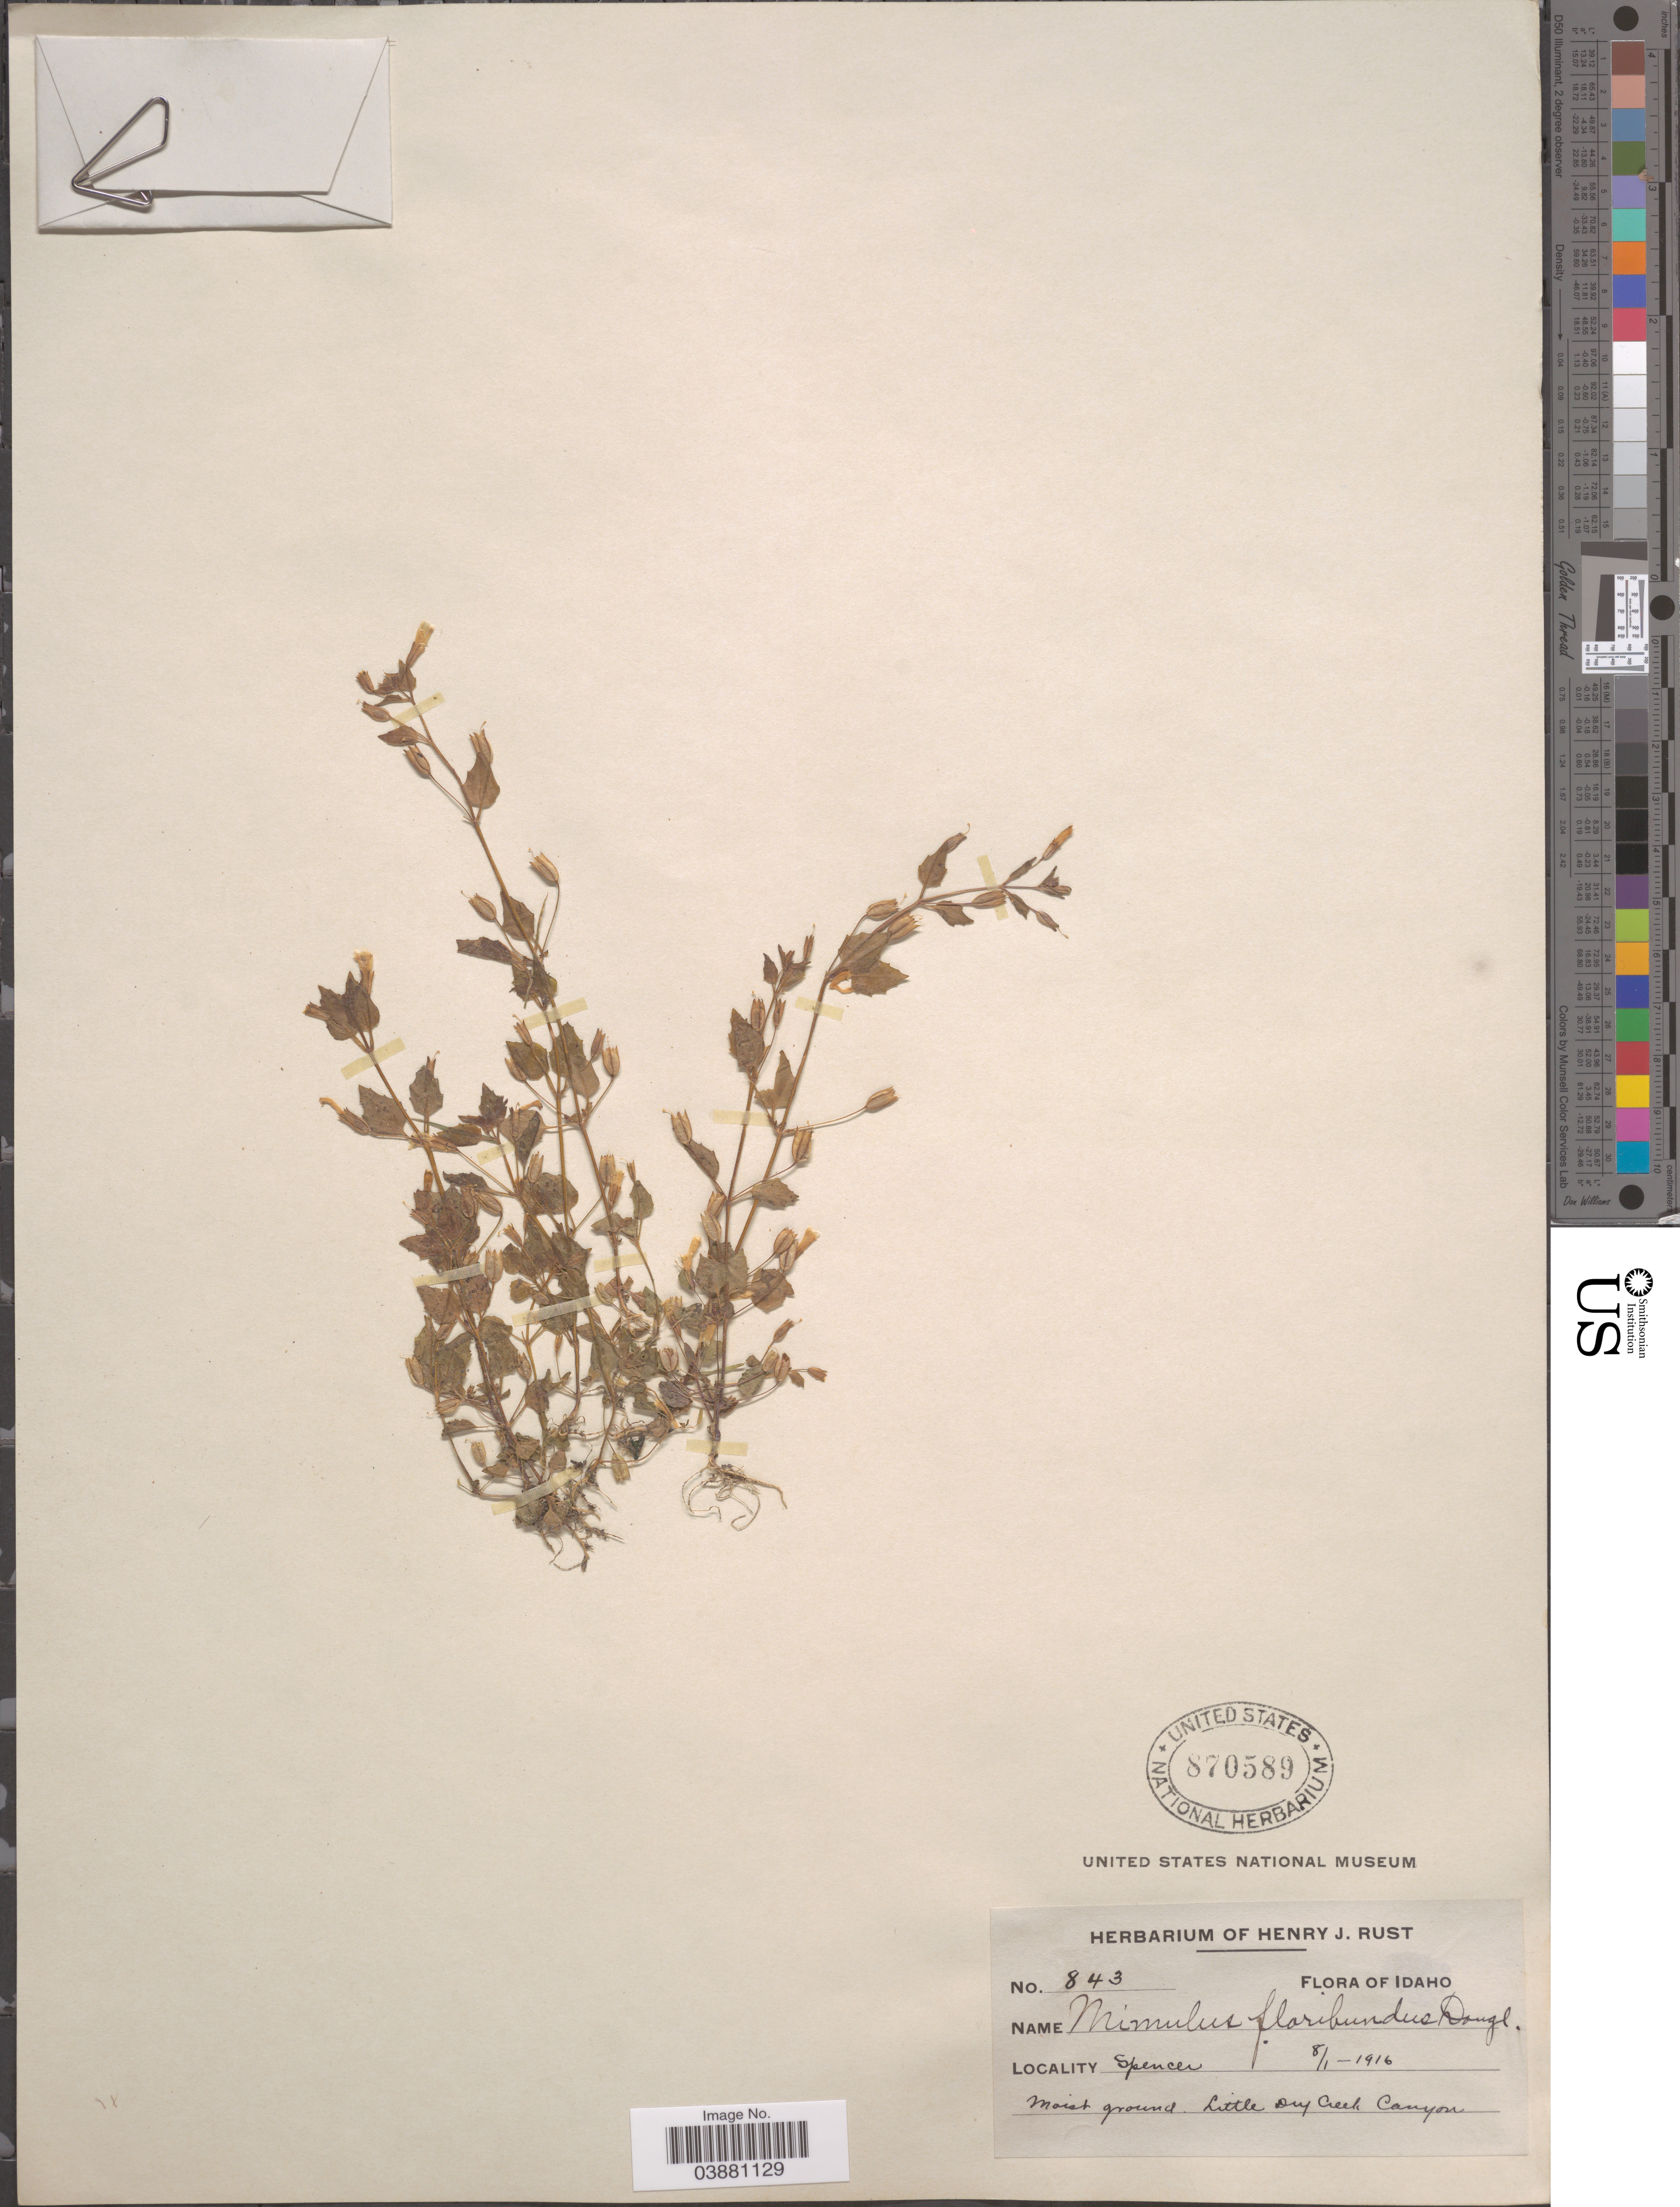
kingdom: Plantae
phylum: Tracheophyta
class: Magnoliopsida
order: Lamiales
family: Phrymaceae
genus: Mimulus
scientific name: Mimulus floribundus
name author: Douglas ex Lindl.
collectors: ex herb. Henry J. Rust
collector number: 843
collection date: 1916-08-01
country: United States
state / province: Idaho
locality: Spencer. Little Dry Creek Canyon.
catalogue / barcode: US 870589